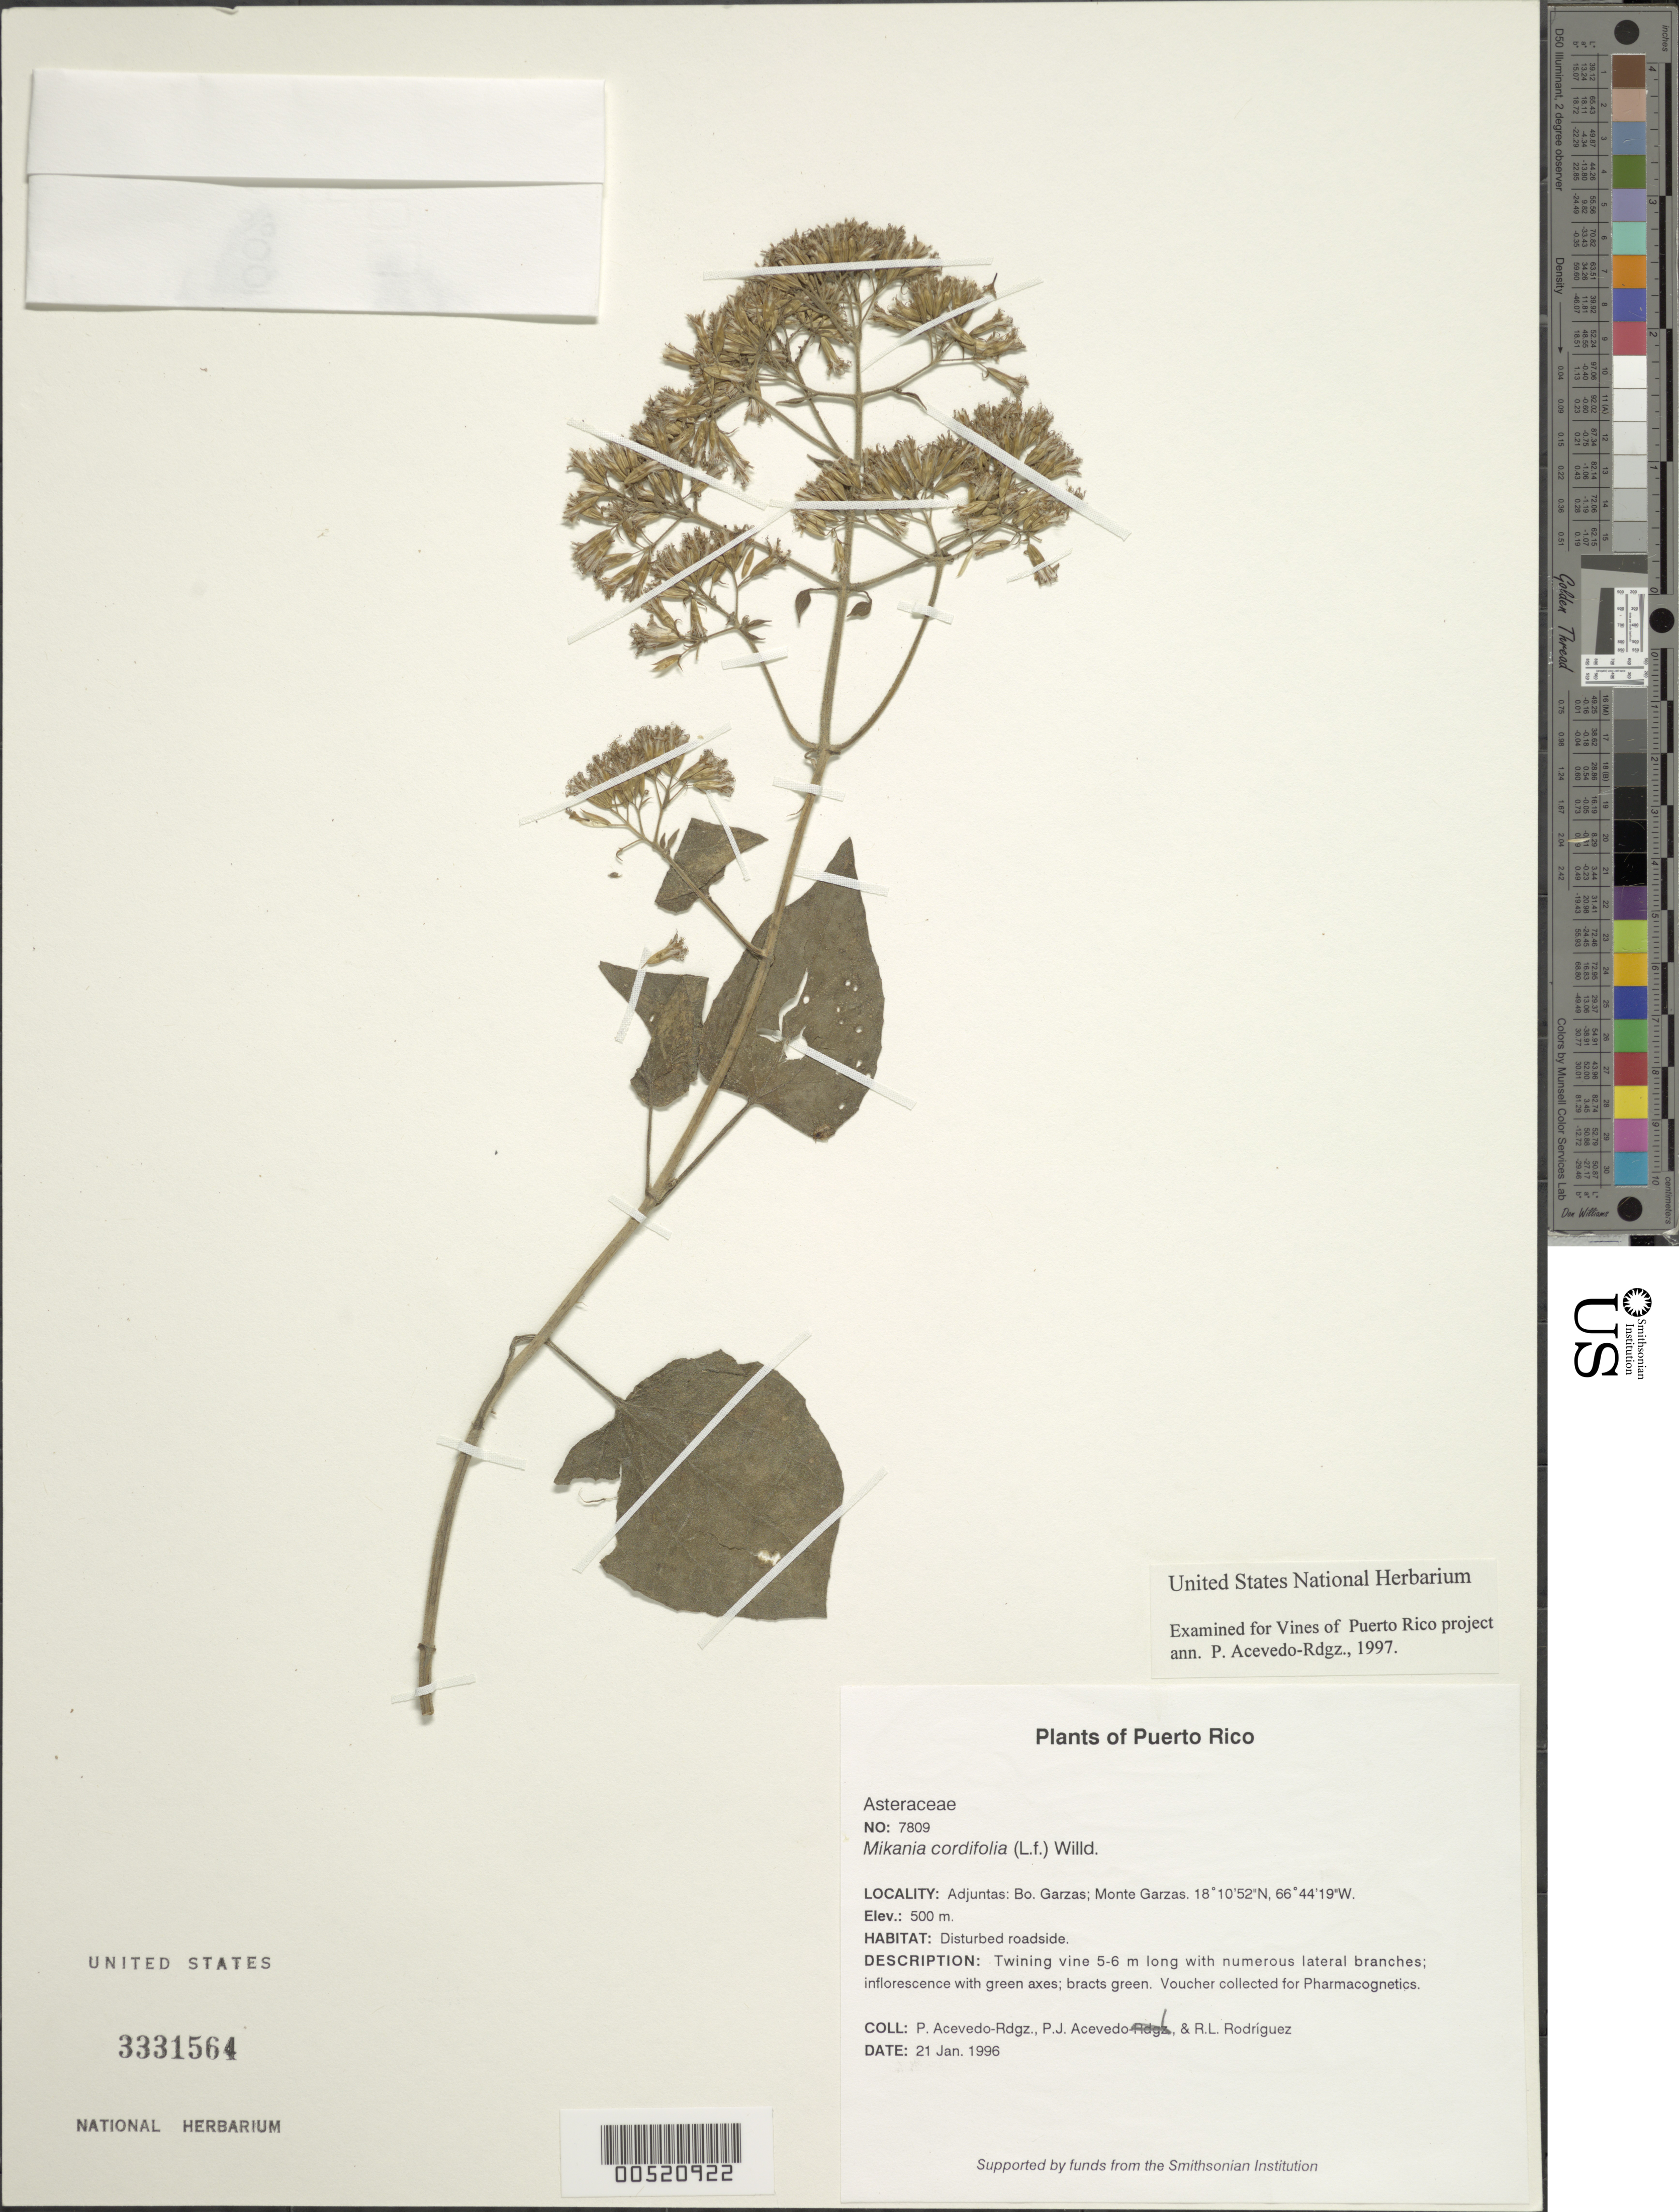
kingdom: Plantae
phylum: Tracheophyta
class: Magnoliopsida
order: Asterales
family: Asteraceae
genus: Mikania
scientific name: Mikania cordifolia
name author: Kunth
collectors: P. Acevedo-Rodr., P. Acevedo-Rodr. & R. Rdgz.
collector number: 7809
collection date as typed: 21 Jan 1996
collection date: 1996-01-21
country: Puerto Rico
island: Puerto Rico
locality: Adjuntas: Bo. Garzas; Monte Garzas.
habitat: Disturbed roadside.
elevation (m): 500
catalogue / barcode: US 3331564